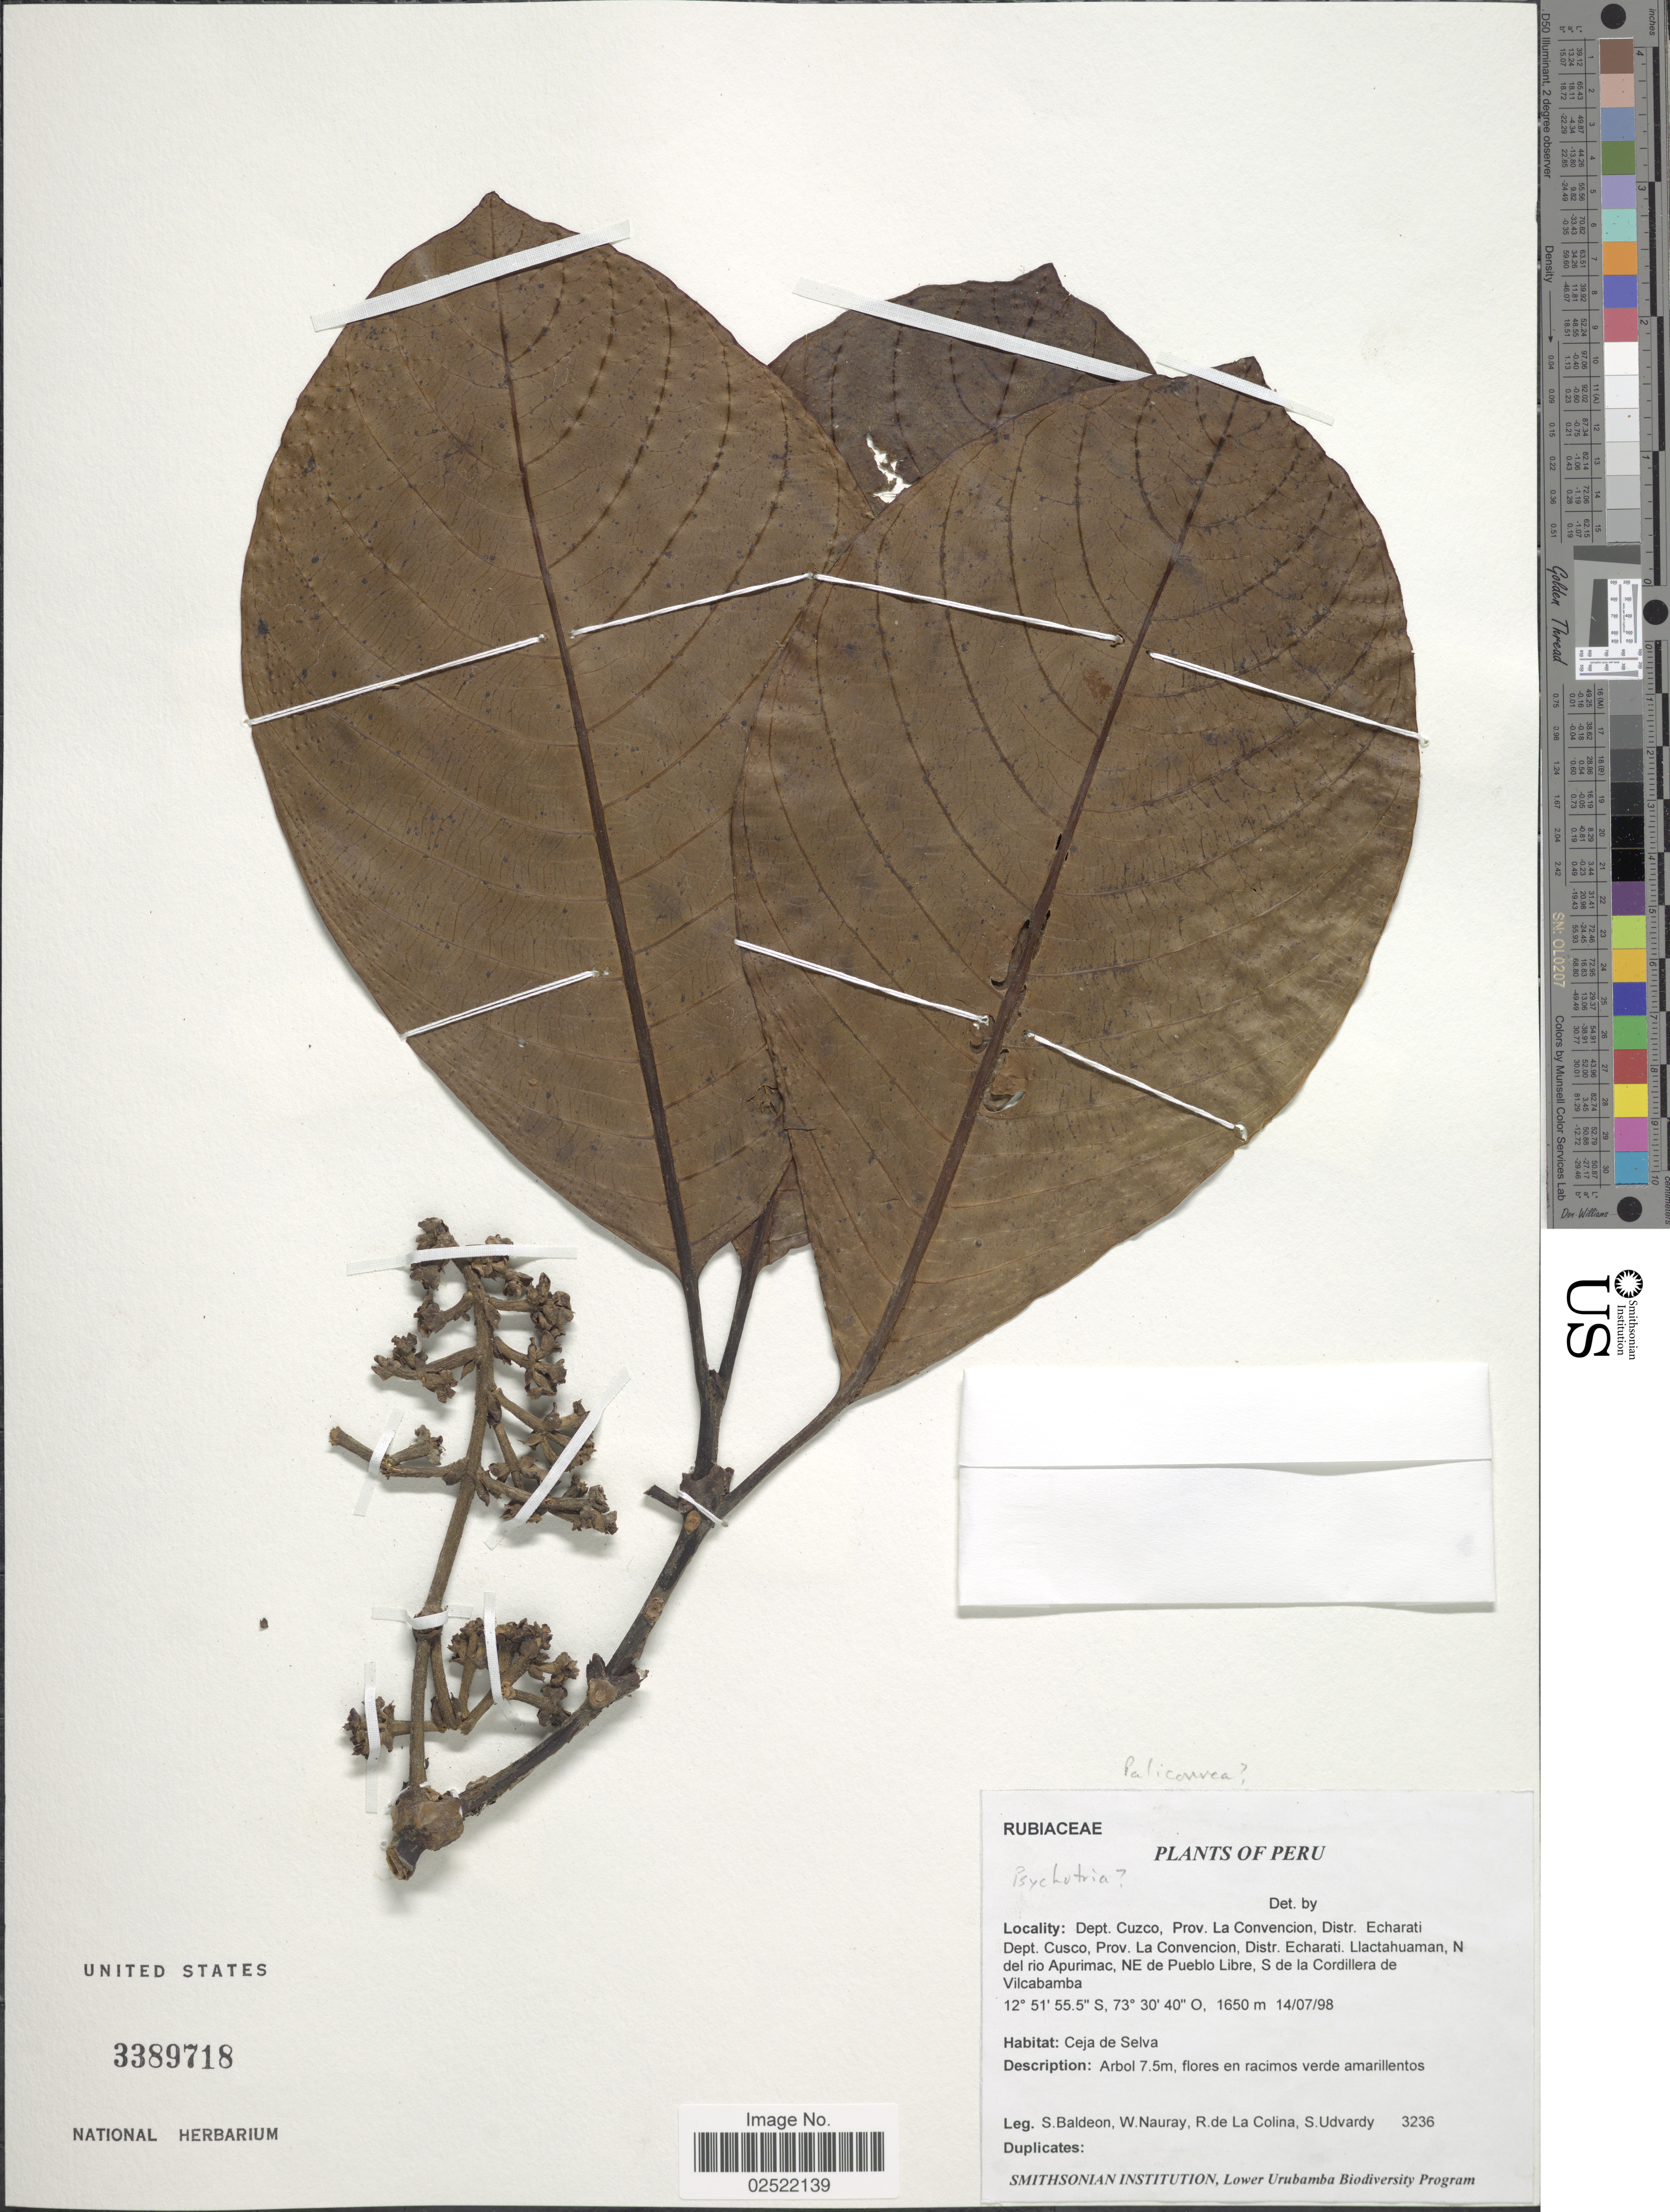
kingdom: Plantae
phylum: Tracheophyta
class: Magnoliopsida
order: Gentianales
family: Rubiaceae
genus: Psychotria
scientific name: Psychotria sp.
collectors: S. Baldeon, W. Nauray, R. Colina & S. Udvardy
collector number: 3236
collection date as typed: Transcribed d/m/y: 14/7/98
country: Peru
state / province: Cusco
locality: Dept. Cuzco, Prov. La Convencion, Distr. Echarati. Dept. Cusco, Prov. La Convencion, Distr. Echarati. Llactahuaman, N del rio Apurimac, NE de Pueblo Libre, S de la Cordillera de Vilcabamba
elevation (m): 1650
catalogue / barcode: US 3389718